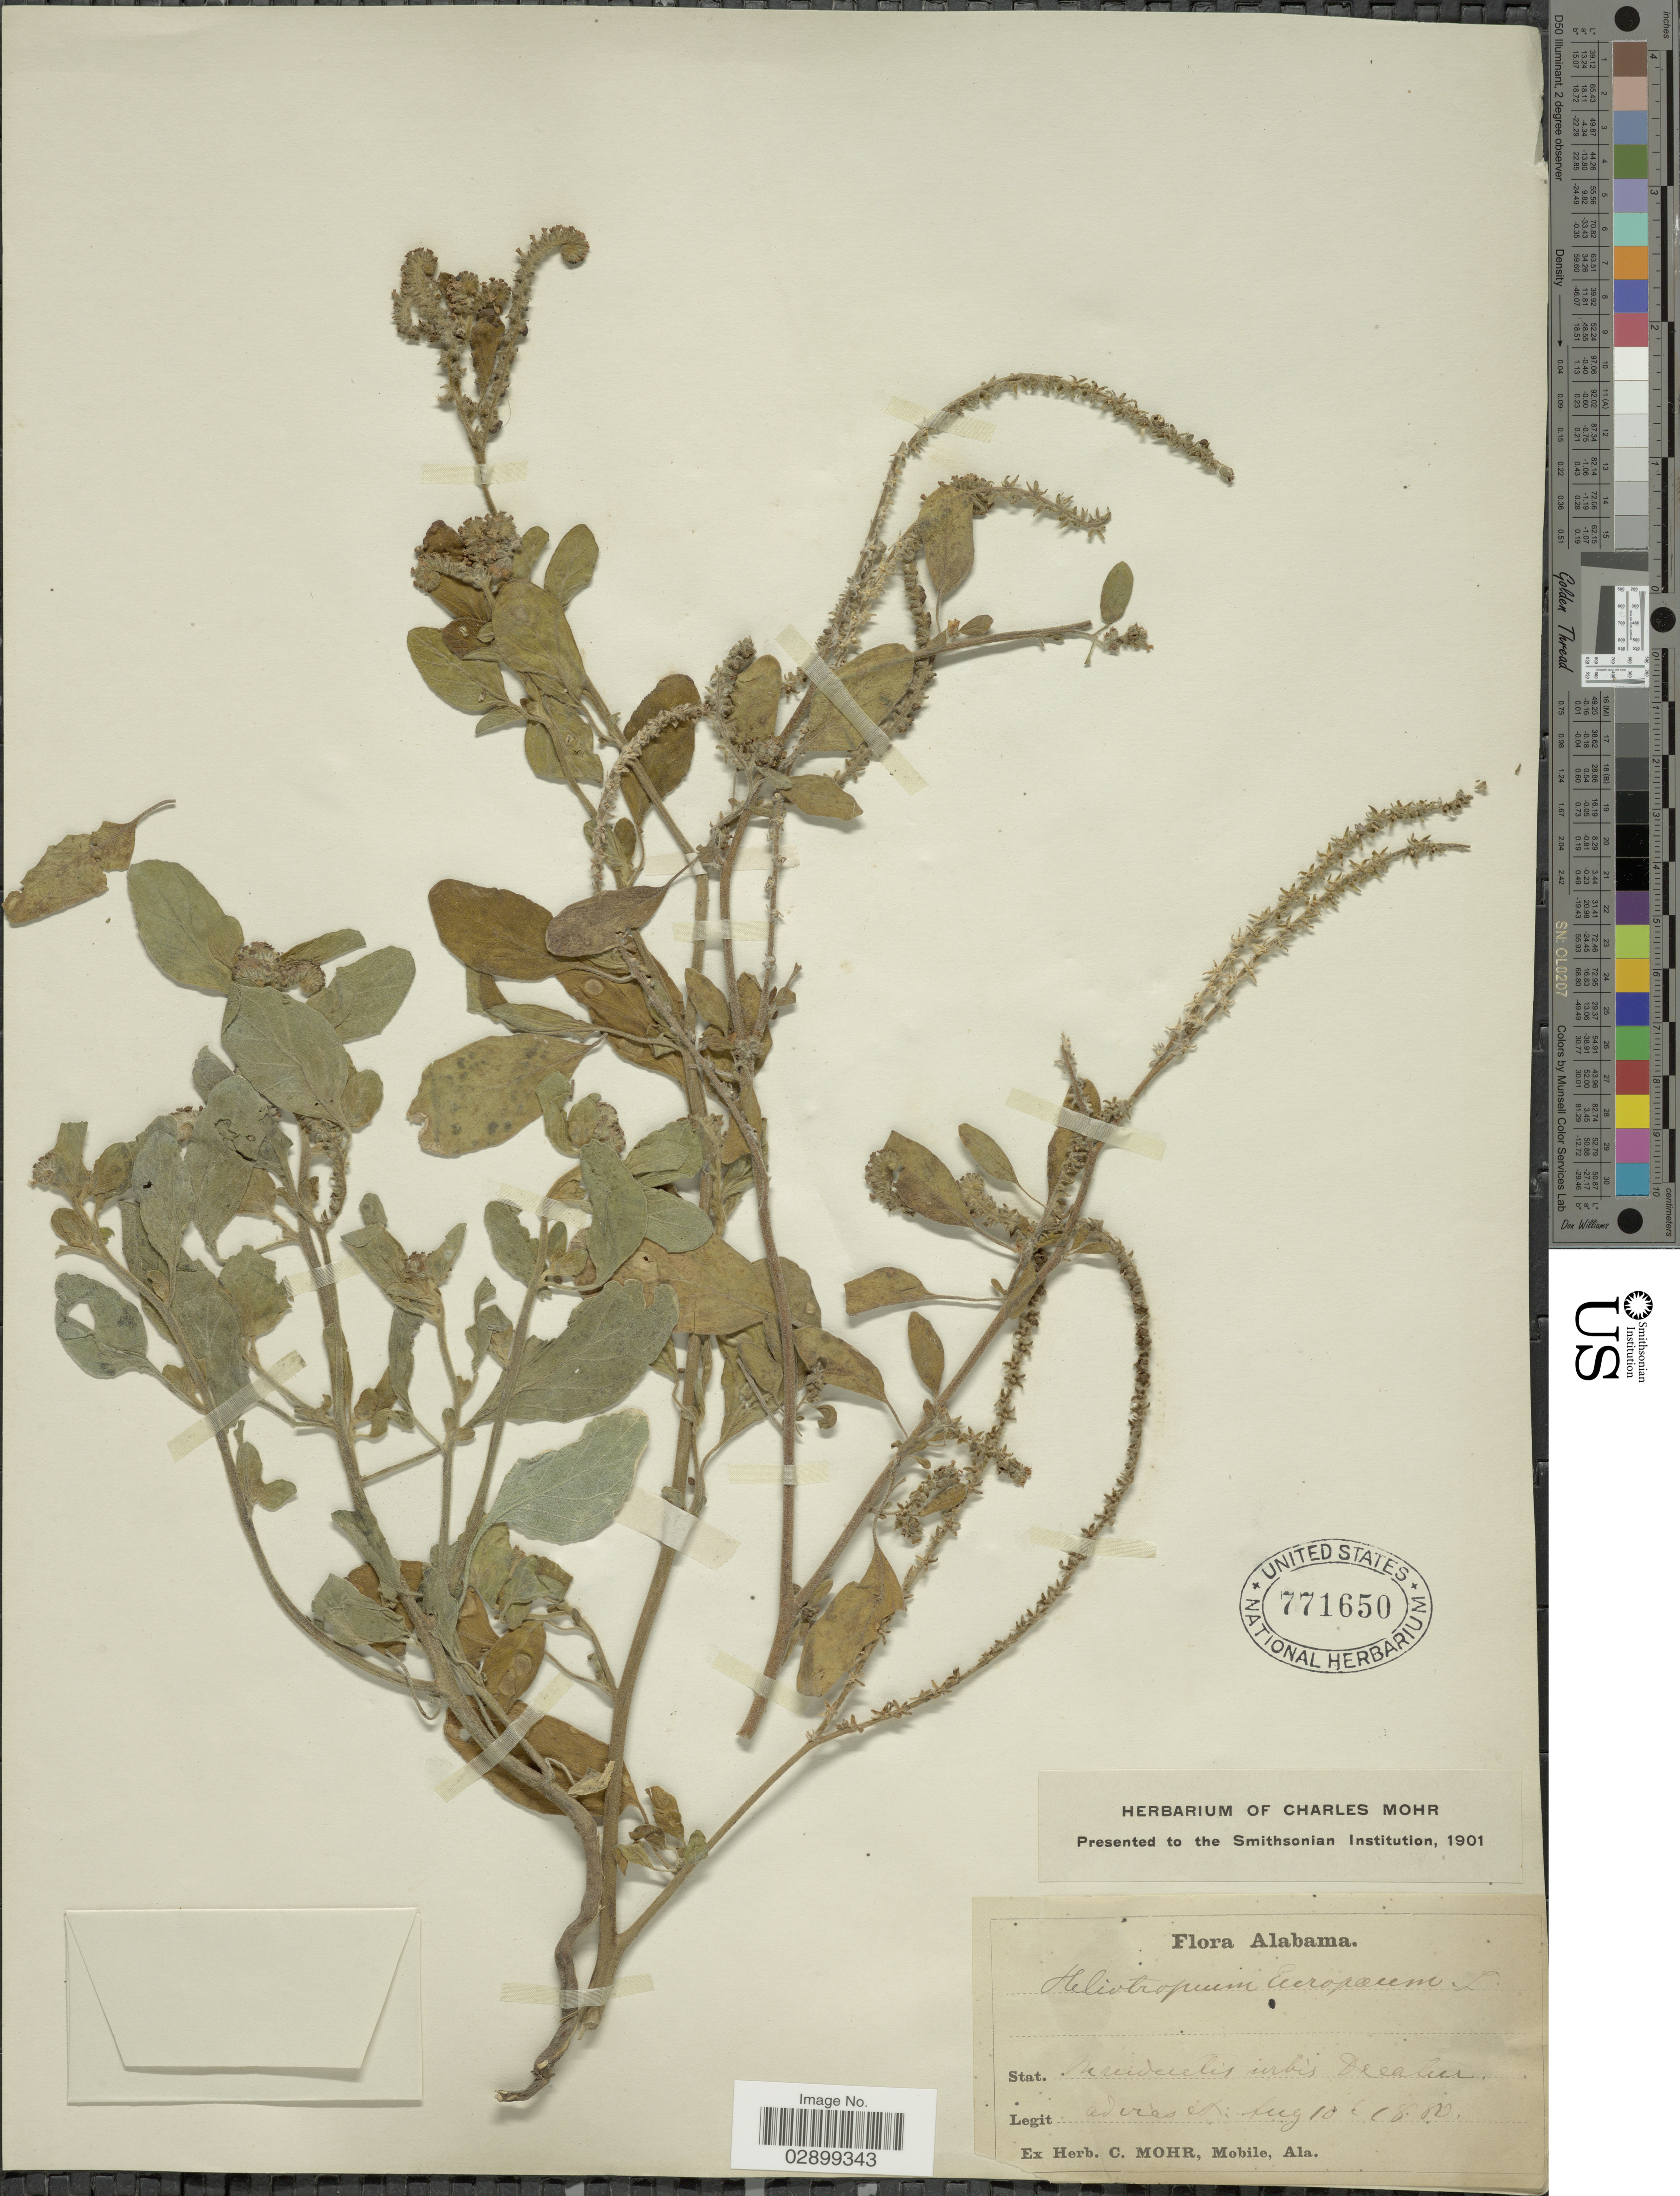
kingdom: Plantae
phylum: Tracheophyta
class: Magnoliopsida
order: Boraginales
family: Heliotropiaceae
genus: Heliotropium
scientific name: Heliotropium europaeum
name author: L.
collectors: ex herb. C. Mohr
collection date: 1880-08-10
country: United States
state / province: Alabama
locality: Decatur.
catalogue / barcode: US 771650